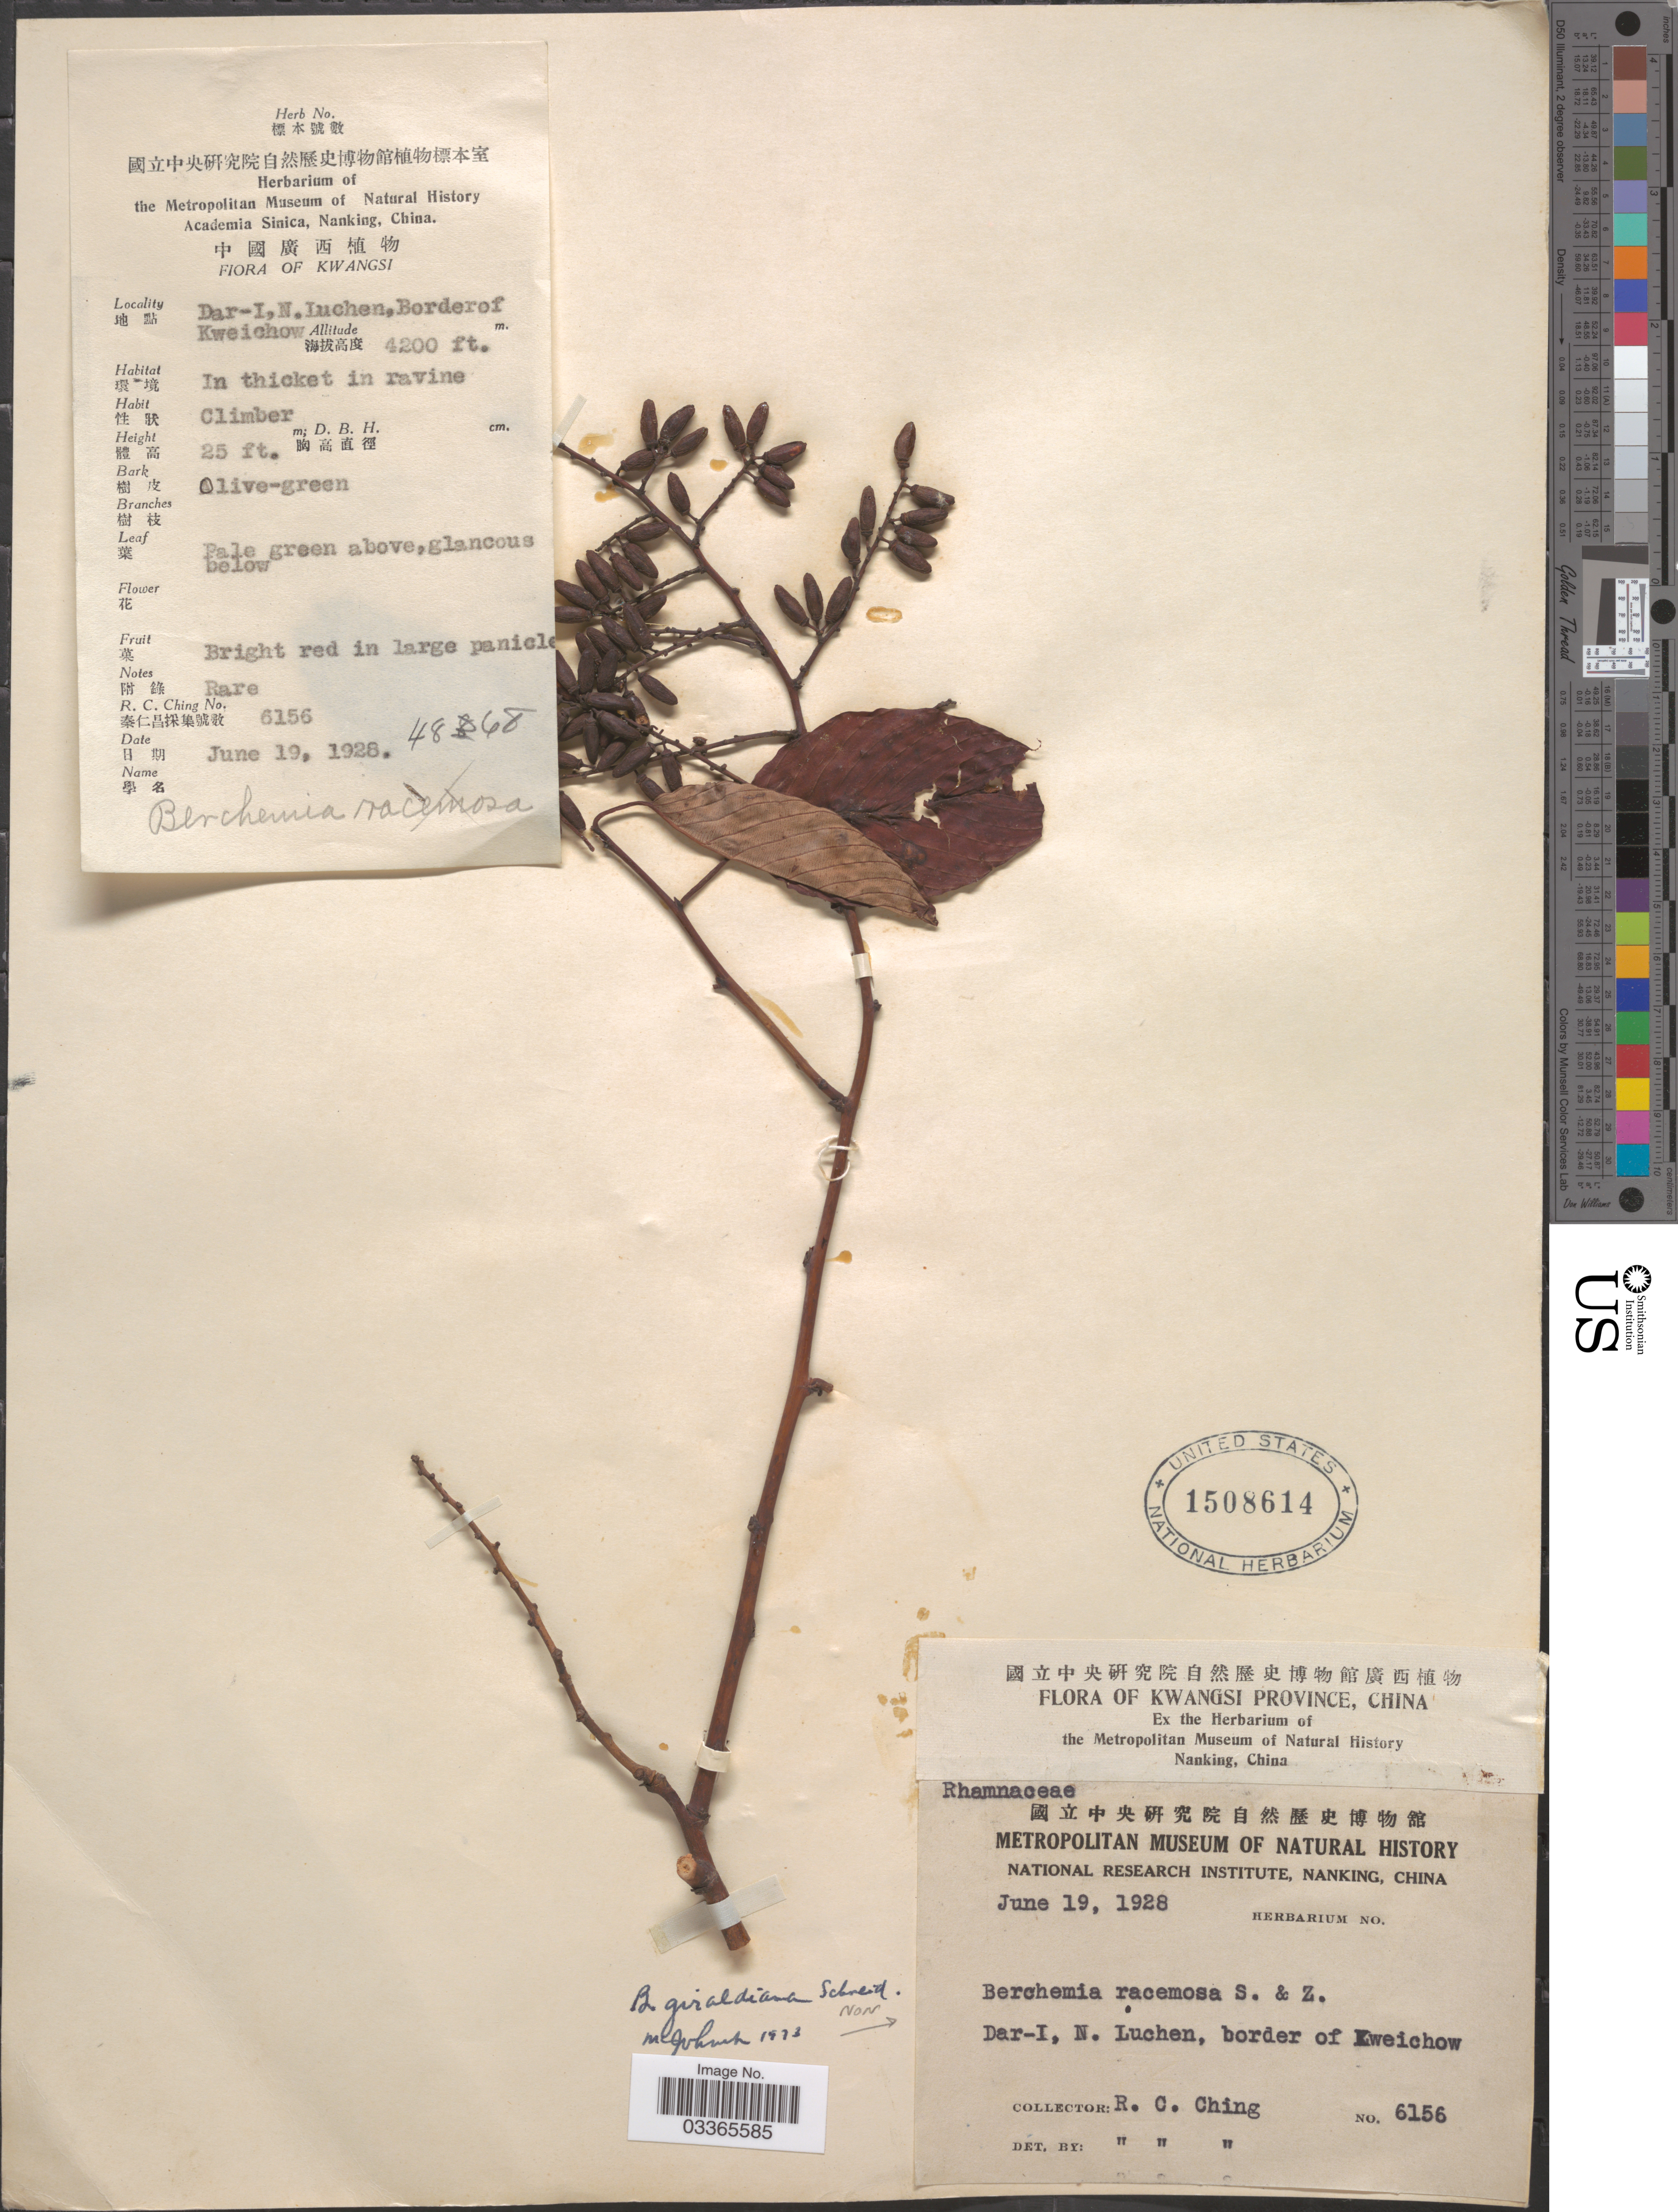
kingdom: Plantae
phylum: Tracheophyta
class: Magnoliopsida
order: Rosales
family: Rhamnaceae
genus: Berchemia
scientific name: Berchemia giraldiana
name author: C.K. Schneid.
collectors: R. C. Ching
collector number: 6156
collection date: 1928-06-19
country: China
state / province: Guangxi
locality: Kwangsi Province, Dar-I, N. Luchen, border of Kweichow.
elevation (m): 1280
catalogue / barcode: US 1508614